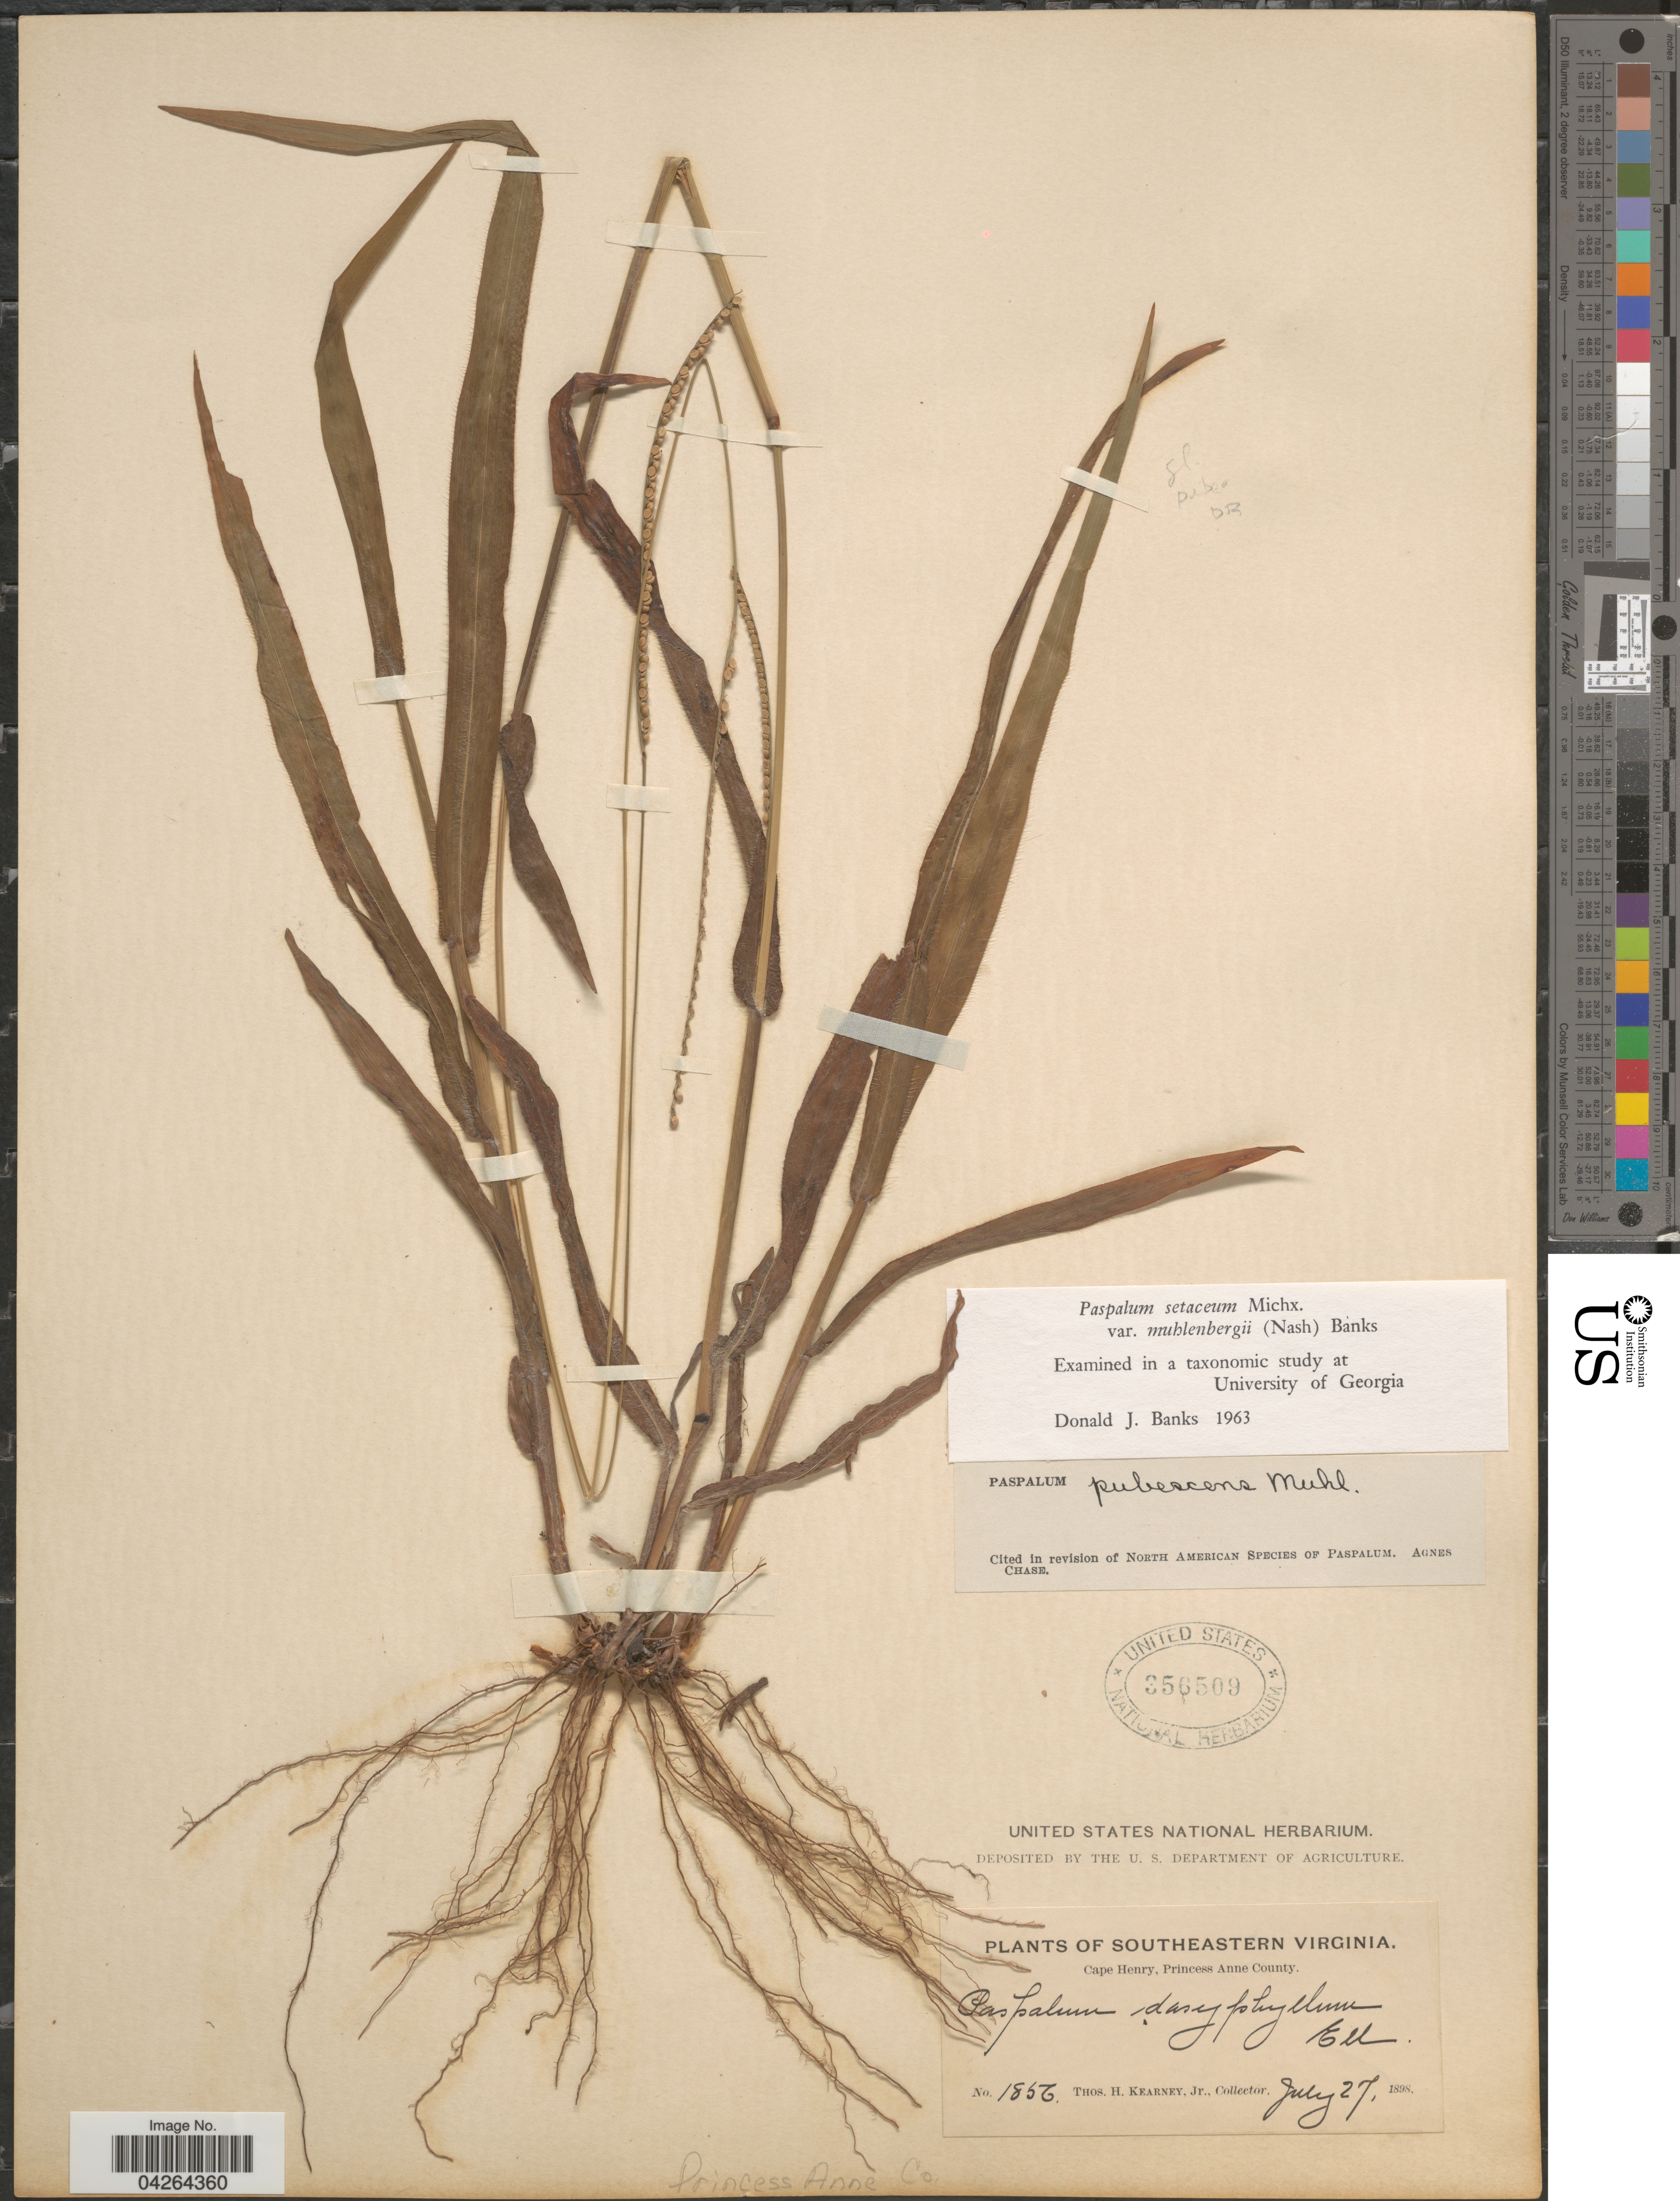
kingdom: Plantae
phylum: Tracheophyta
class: Liliopsida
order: Poales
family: Poaceae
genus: Paspalum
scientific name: Paspalum setaceum var. muhlenbergii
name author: (Nash) D.J. Banks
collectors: T. H. Kearney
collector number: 1856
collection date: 1898-07-27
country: United States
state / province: Virginia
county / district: City of Virginia Beach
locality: Southeastern Virginia. Cape Henry, Princess Anne (=historic county name) County.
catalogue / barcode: US 356509